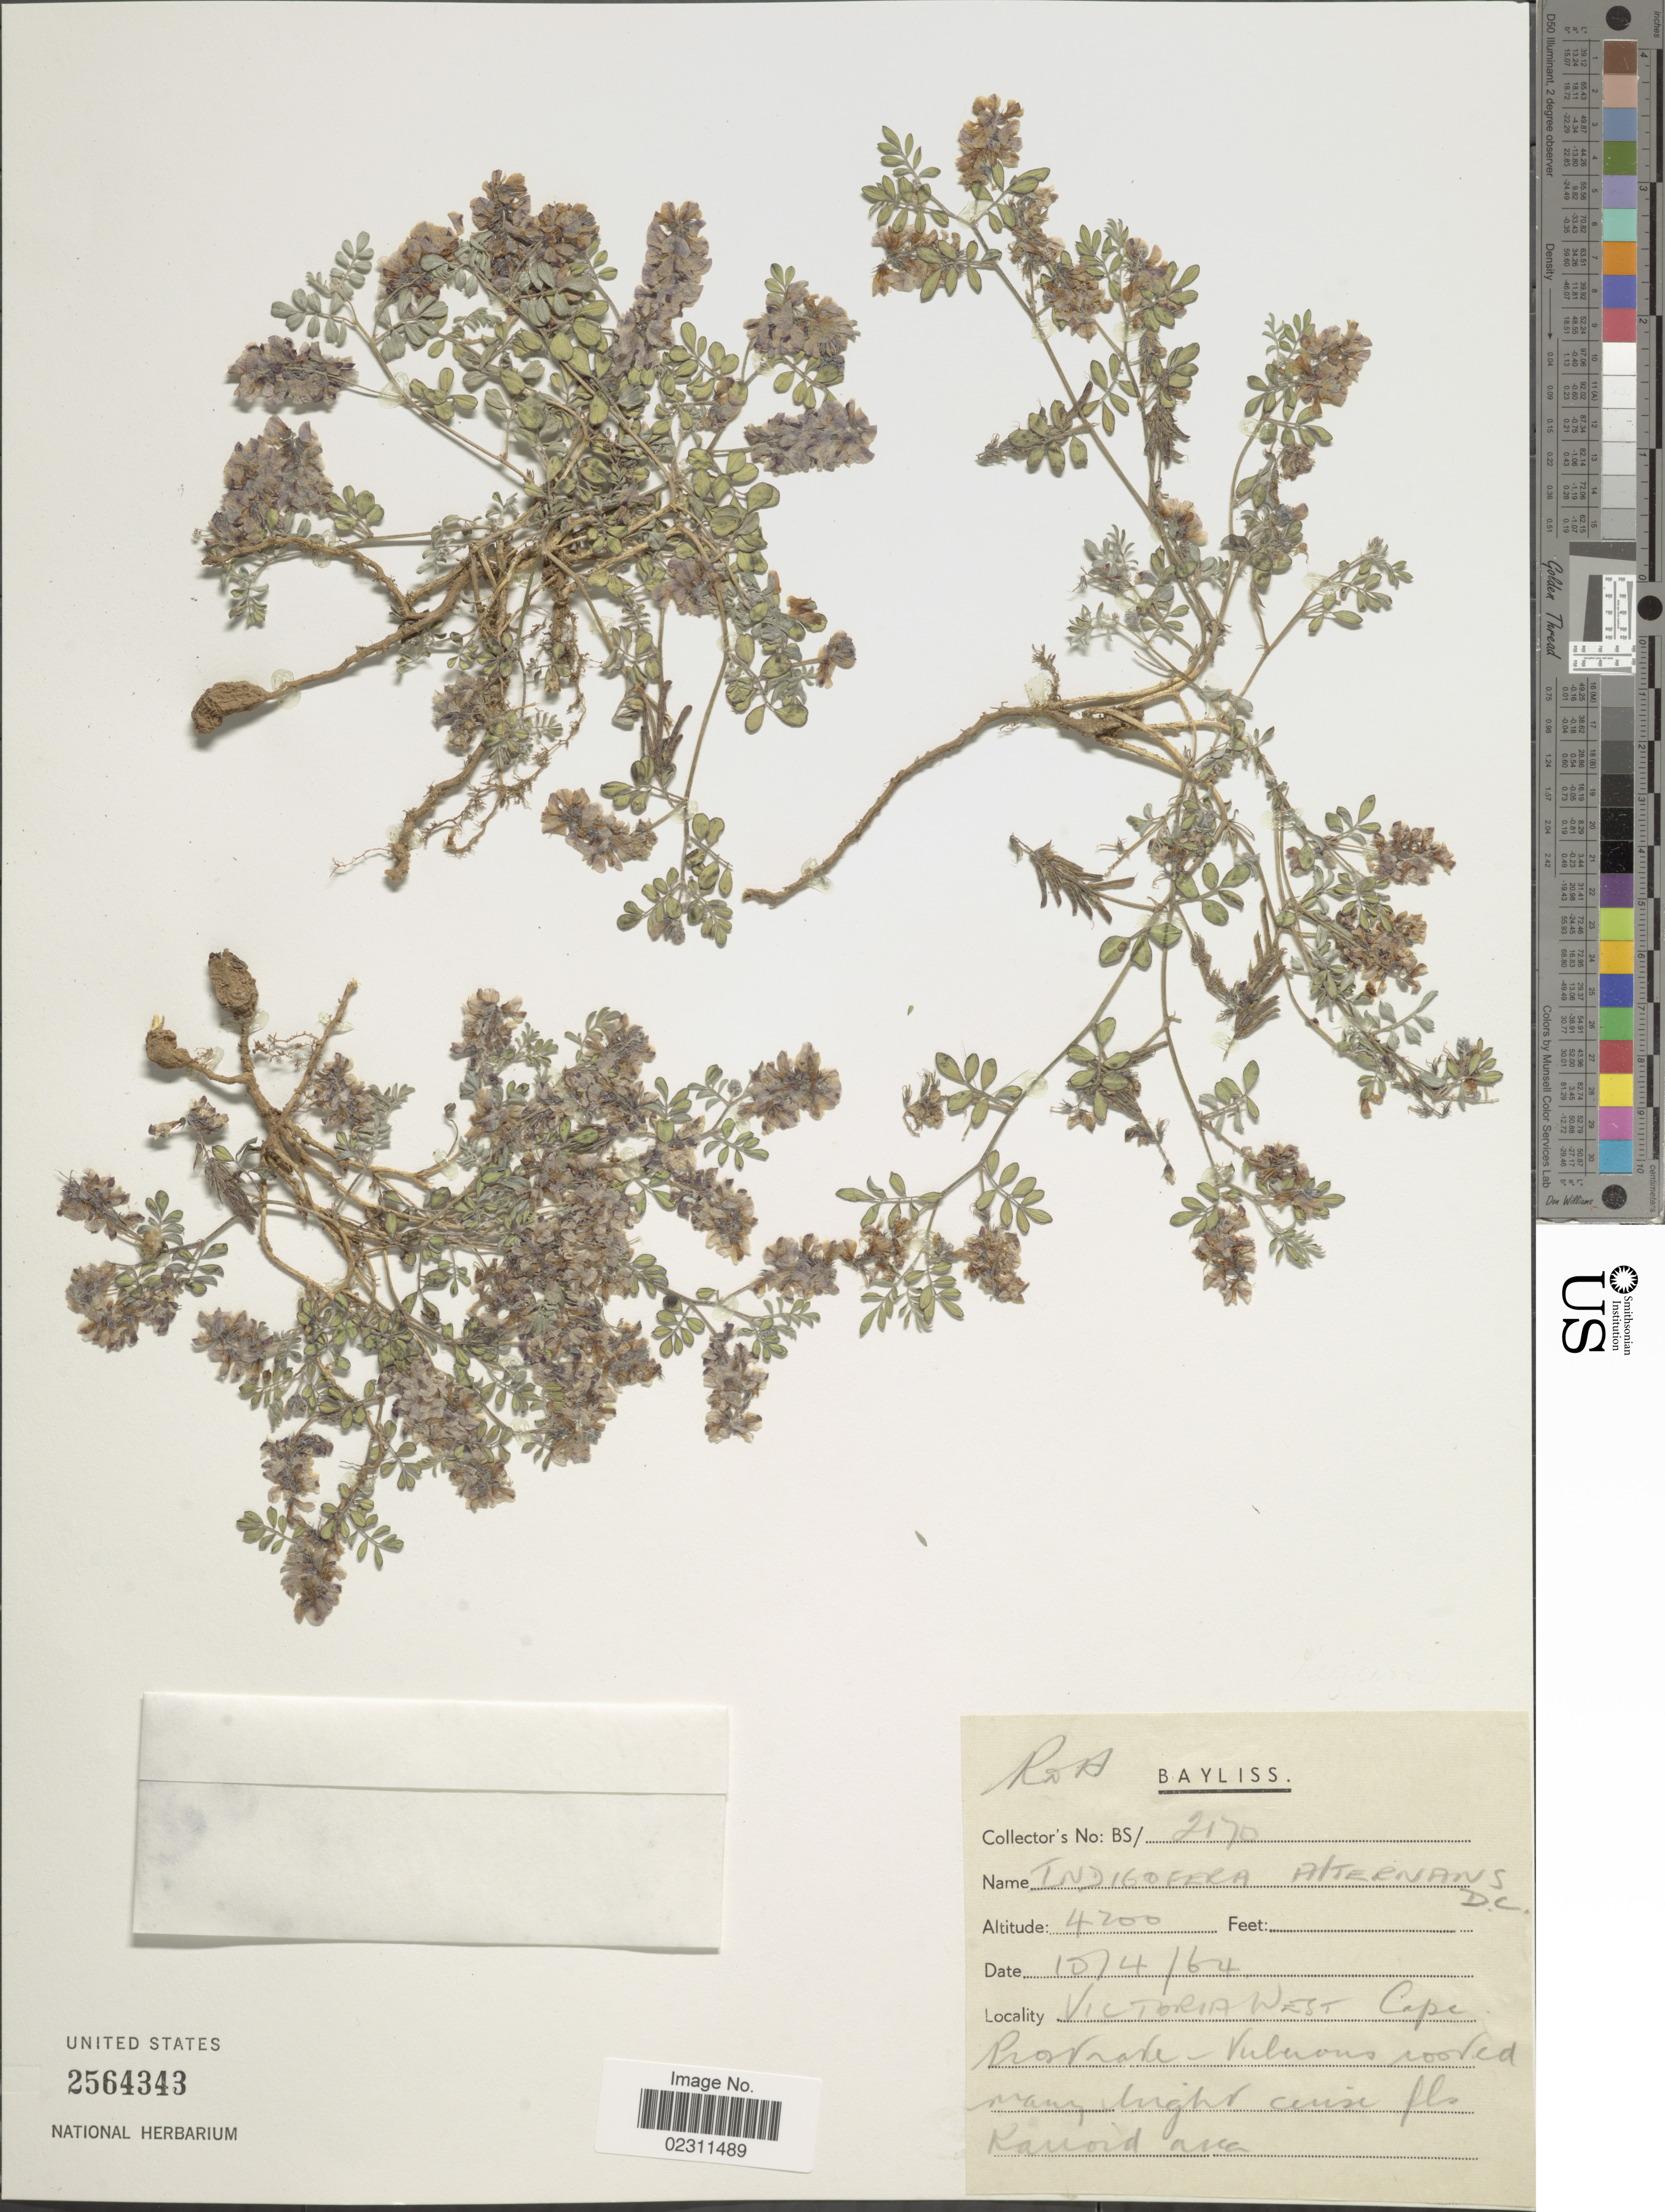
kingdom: Plantae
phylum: Tracheophyta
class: Magnoliopsida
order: Fabales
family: Fabaceae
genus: Indigofera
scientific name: Indigofera alternans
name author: DC.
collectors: R. Bayliss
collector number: BS2170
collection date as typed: Transcribed d/m/y: 15/4/64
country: South Africa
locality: Victoria West. Cape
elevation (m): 1280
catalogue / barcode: US 2564343